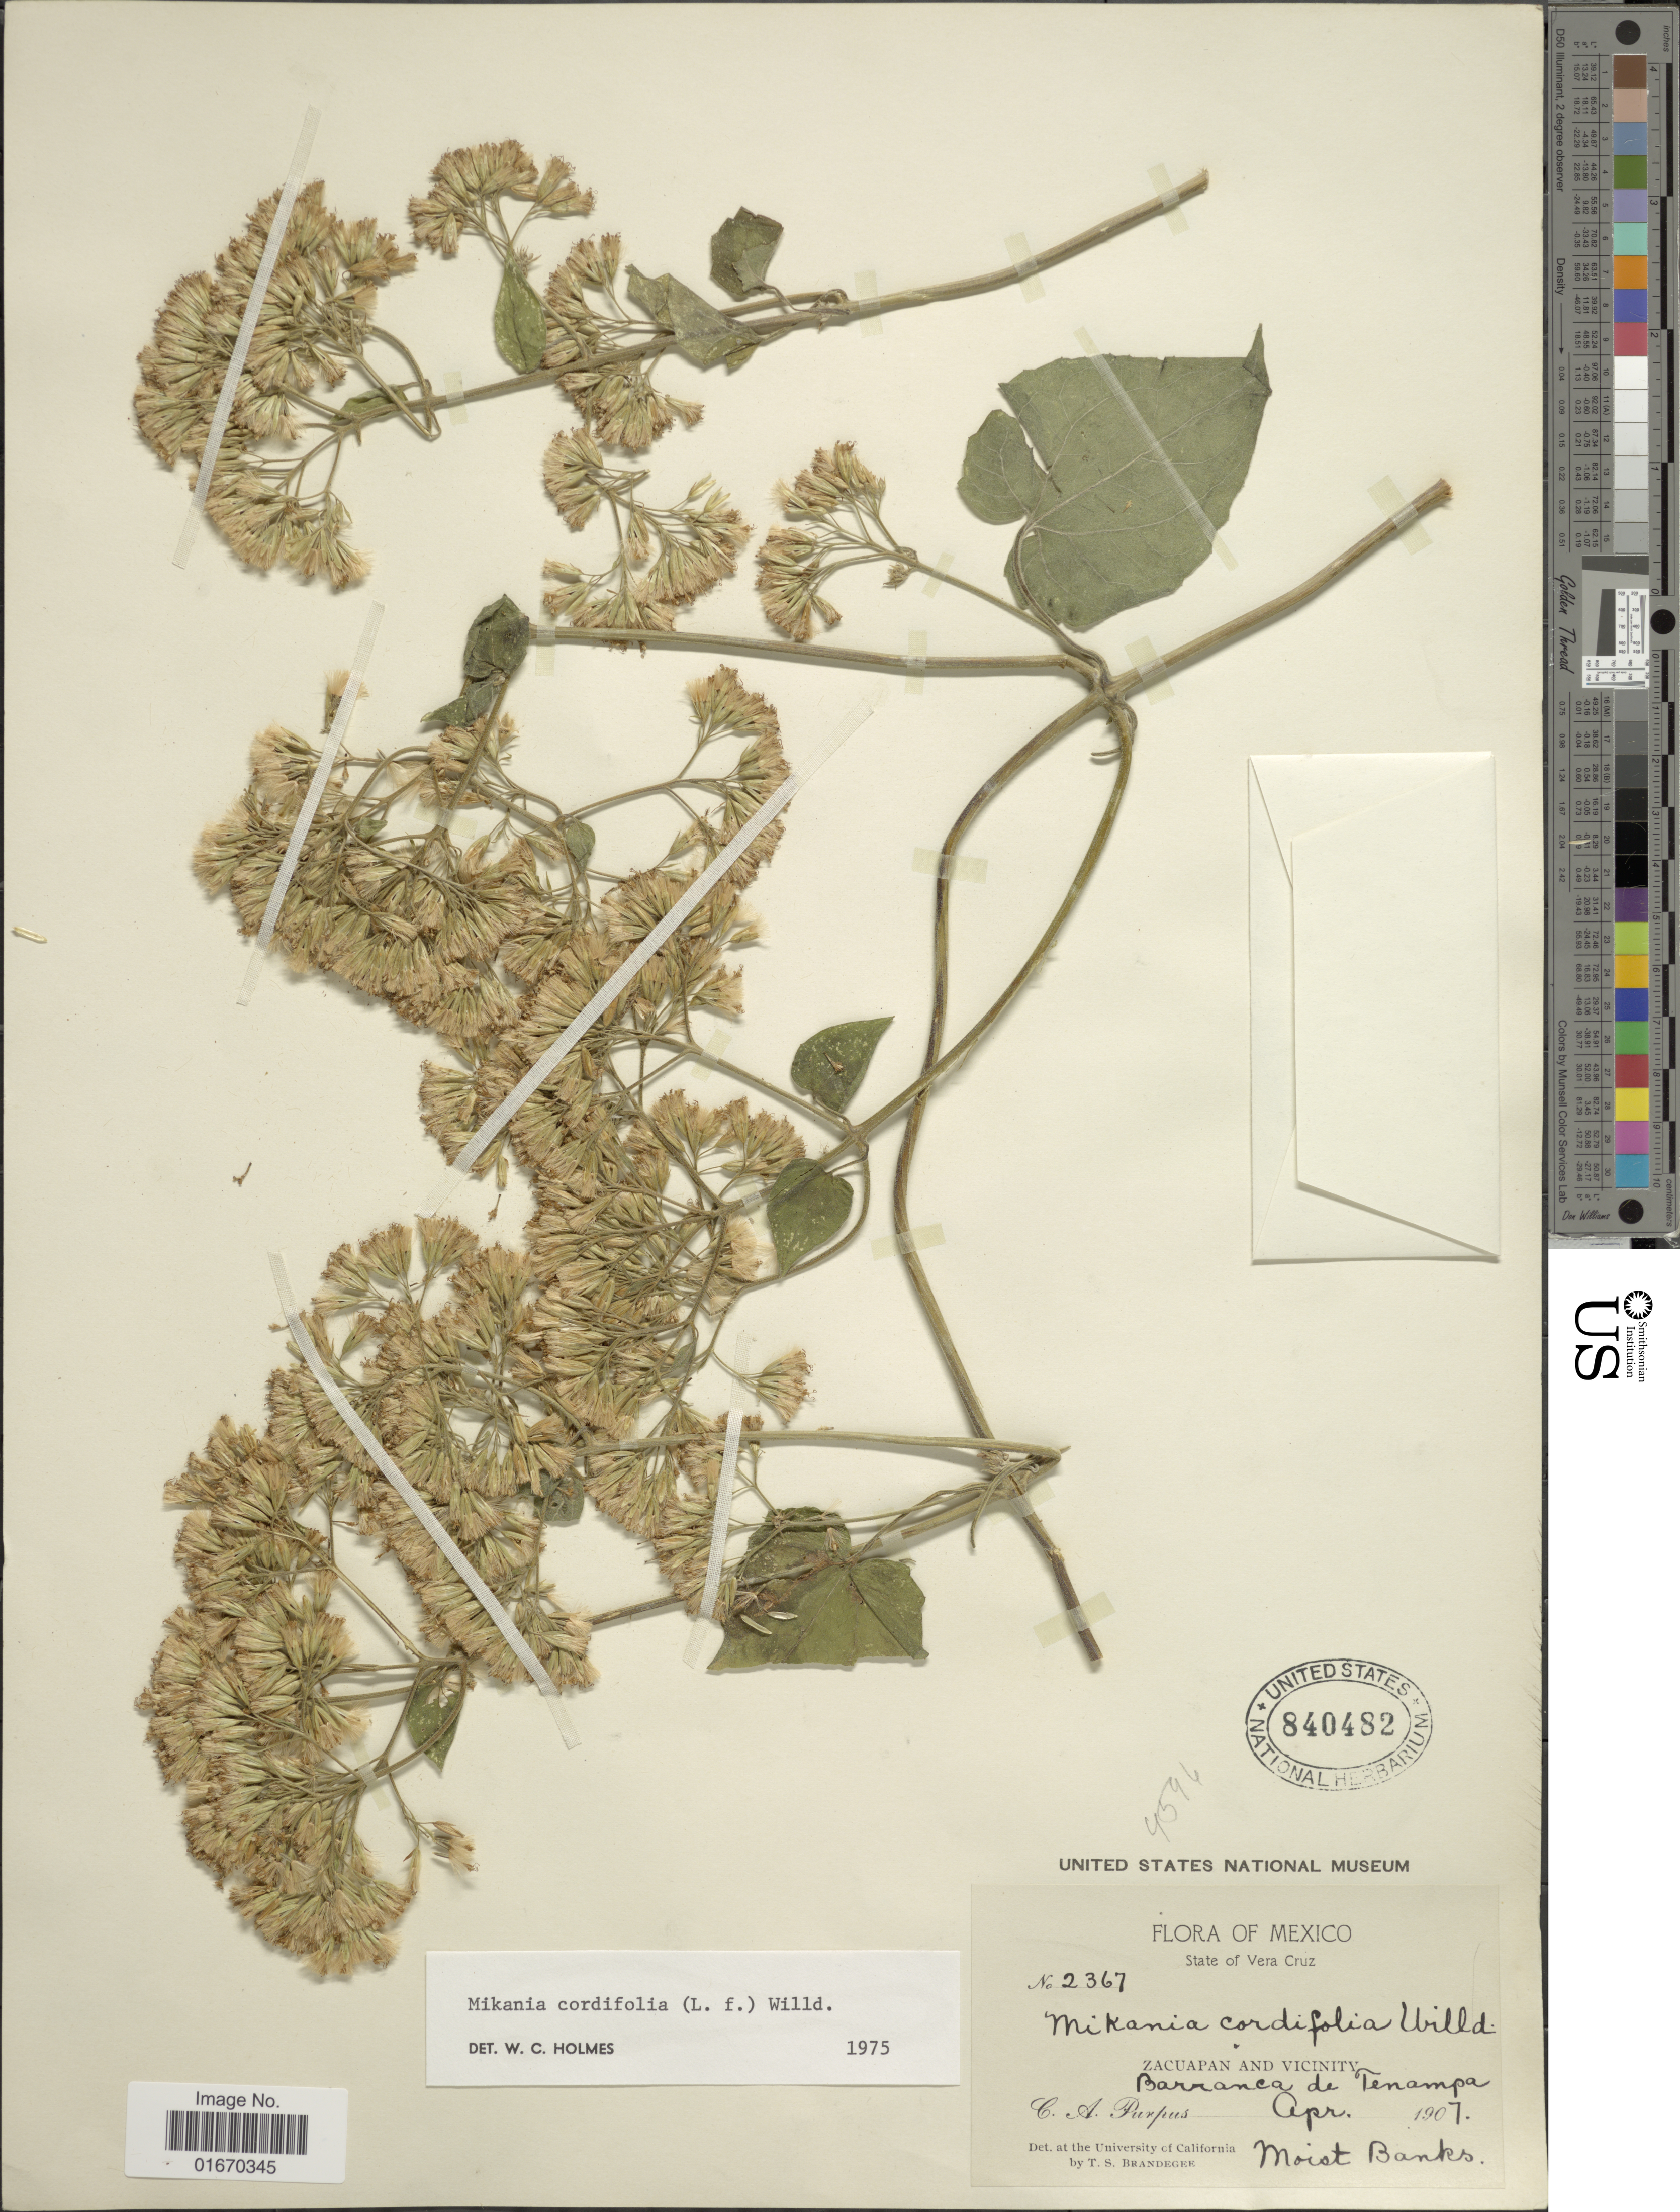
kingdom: Plantae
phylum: Tracheophyta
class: Magnoliopsida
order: Asterales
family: Asteraceae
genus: Mikania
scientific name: Mikania cordifolia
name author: Kunth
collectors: C. A. Purpus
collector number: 2367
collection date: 1907-04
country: Mexico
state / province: Veracruz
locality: State of Vera Cruz, Zacuapan and vicinity, Barranca de Tenampa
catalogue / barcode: US 840482